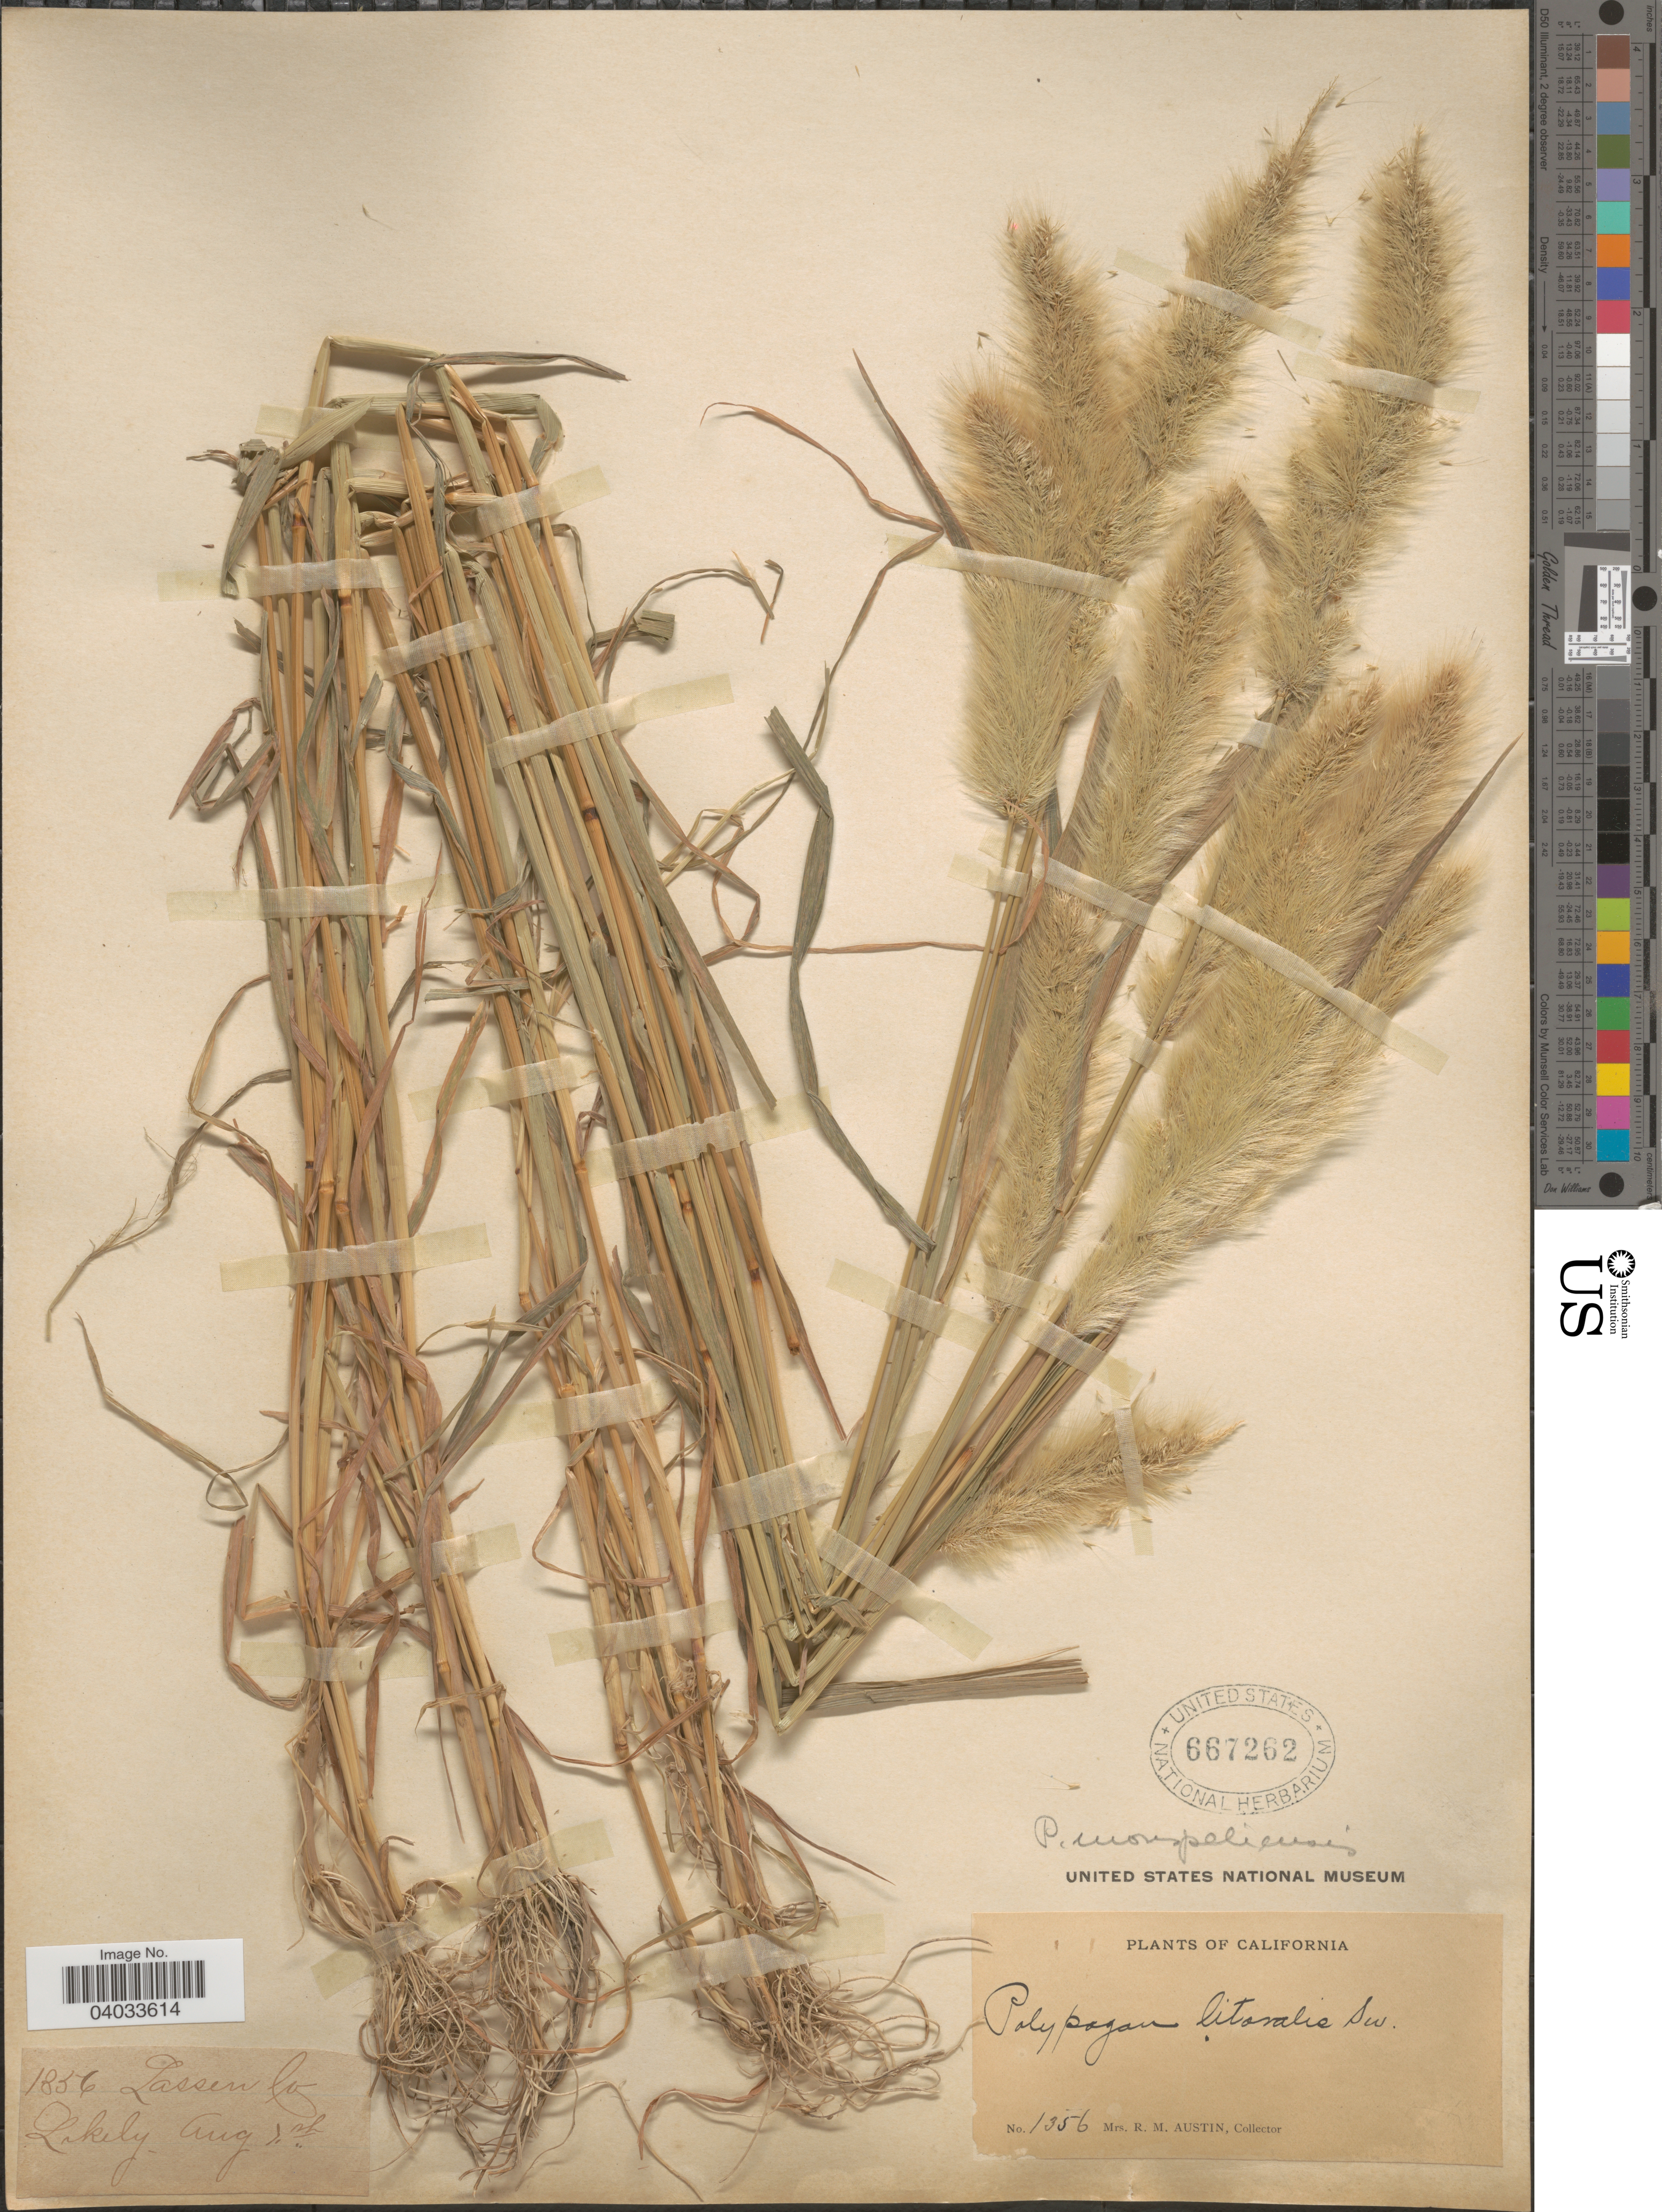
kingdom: Plantae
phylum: Tracheophyta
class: Liliopsida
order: Poales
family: Poaceae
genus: Polypogon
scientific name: Polypogon monspeliensis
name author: (L.) Desf.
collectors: R. Austin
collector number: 1856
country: United States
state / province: California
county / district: Lassen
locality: Lassen Co. Lakely.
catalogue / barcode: US 667262